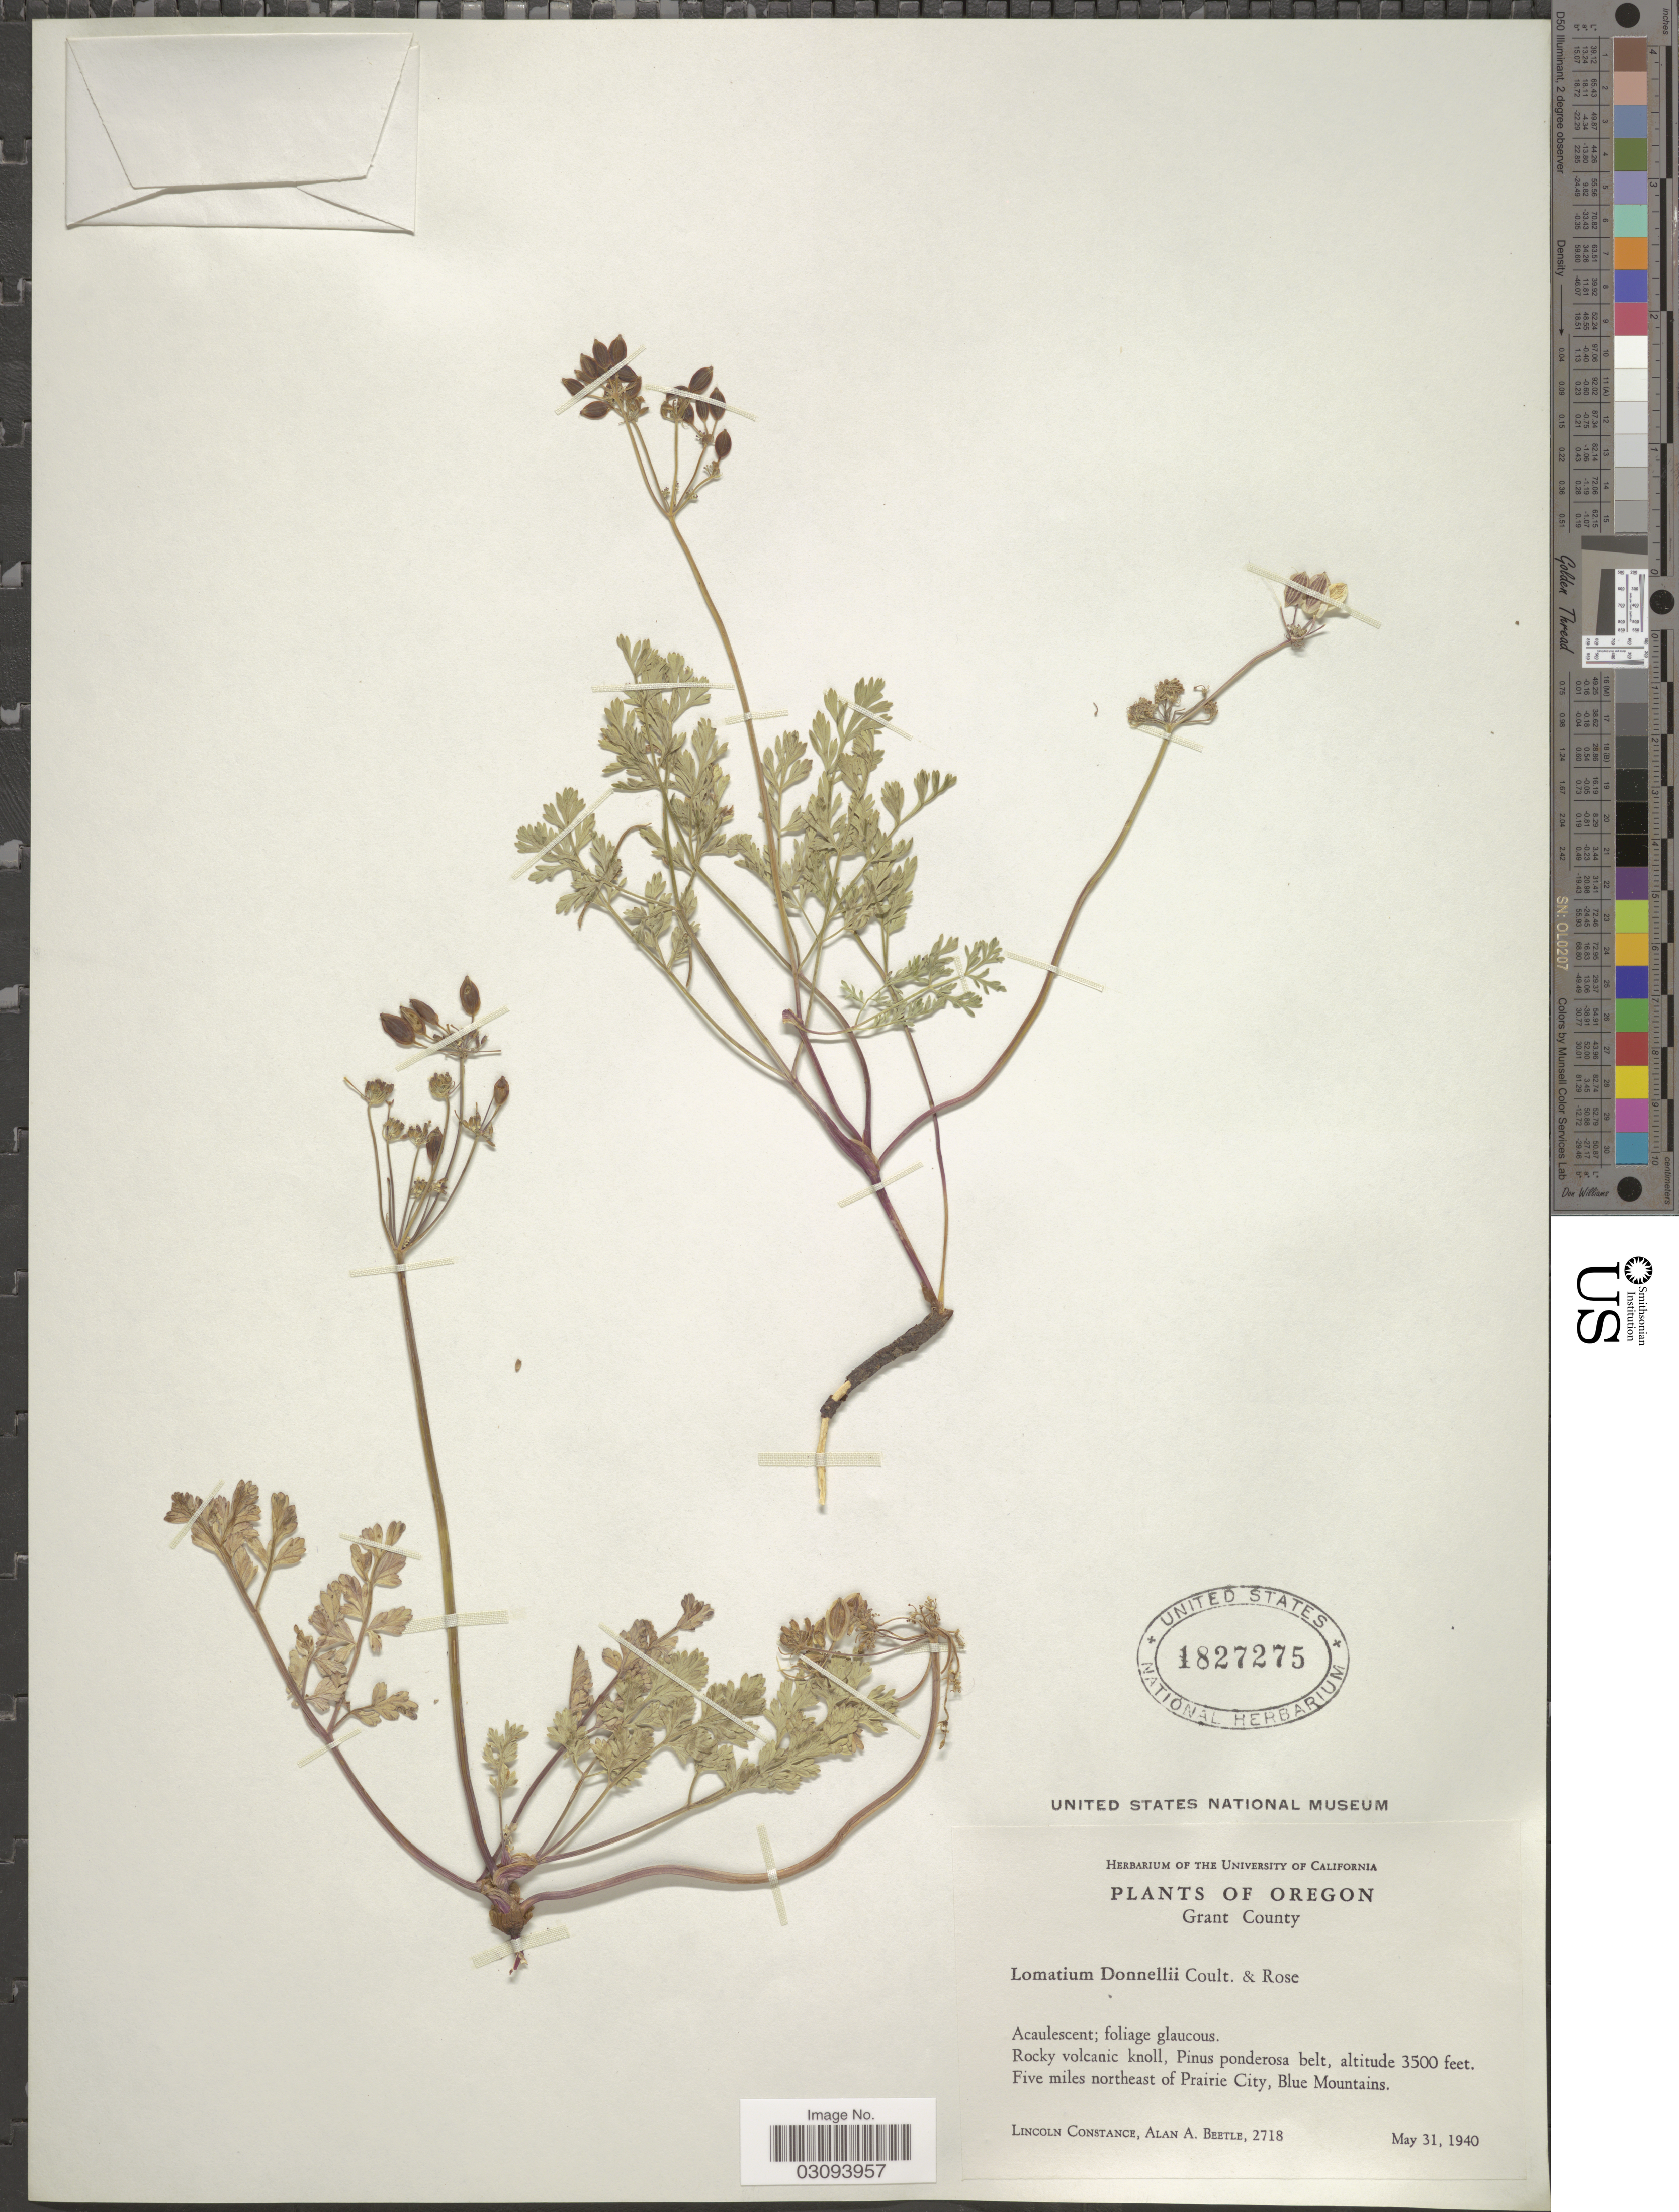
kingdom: Plantae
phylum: Tracheophyta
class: Magnoliopsida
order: Apiales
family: Apiaceae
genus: Lomatium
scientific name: Lomatium donnellii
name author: (J.M. Coult. & Rose) J.M. Coult. & Rose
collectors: L. Constance & A. A. Beetle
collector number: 2718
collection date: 1940-05-31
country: United States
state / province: Oregon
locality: Grant County. Five miles northeast of Prairie City, Blue Mountains.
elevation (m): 1067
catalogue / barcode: US 1827275